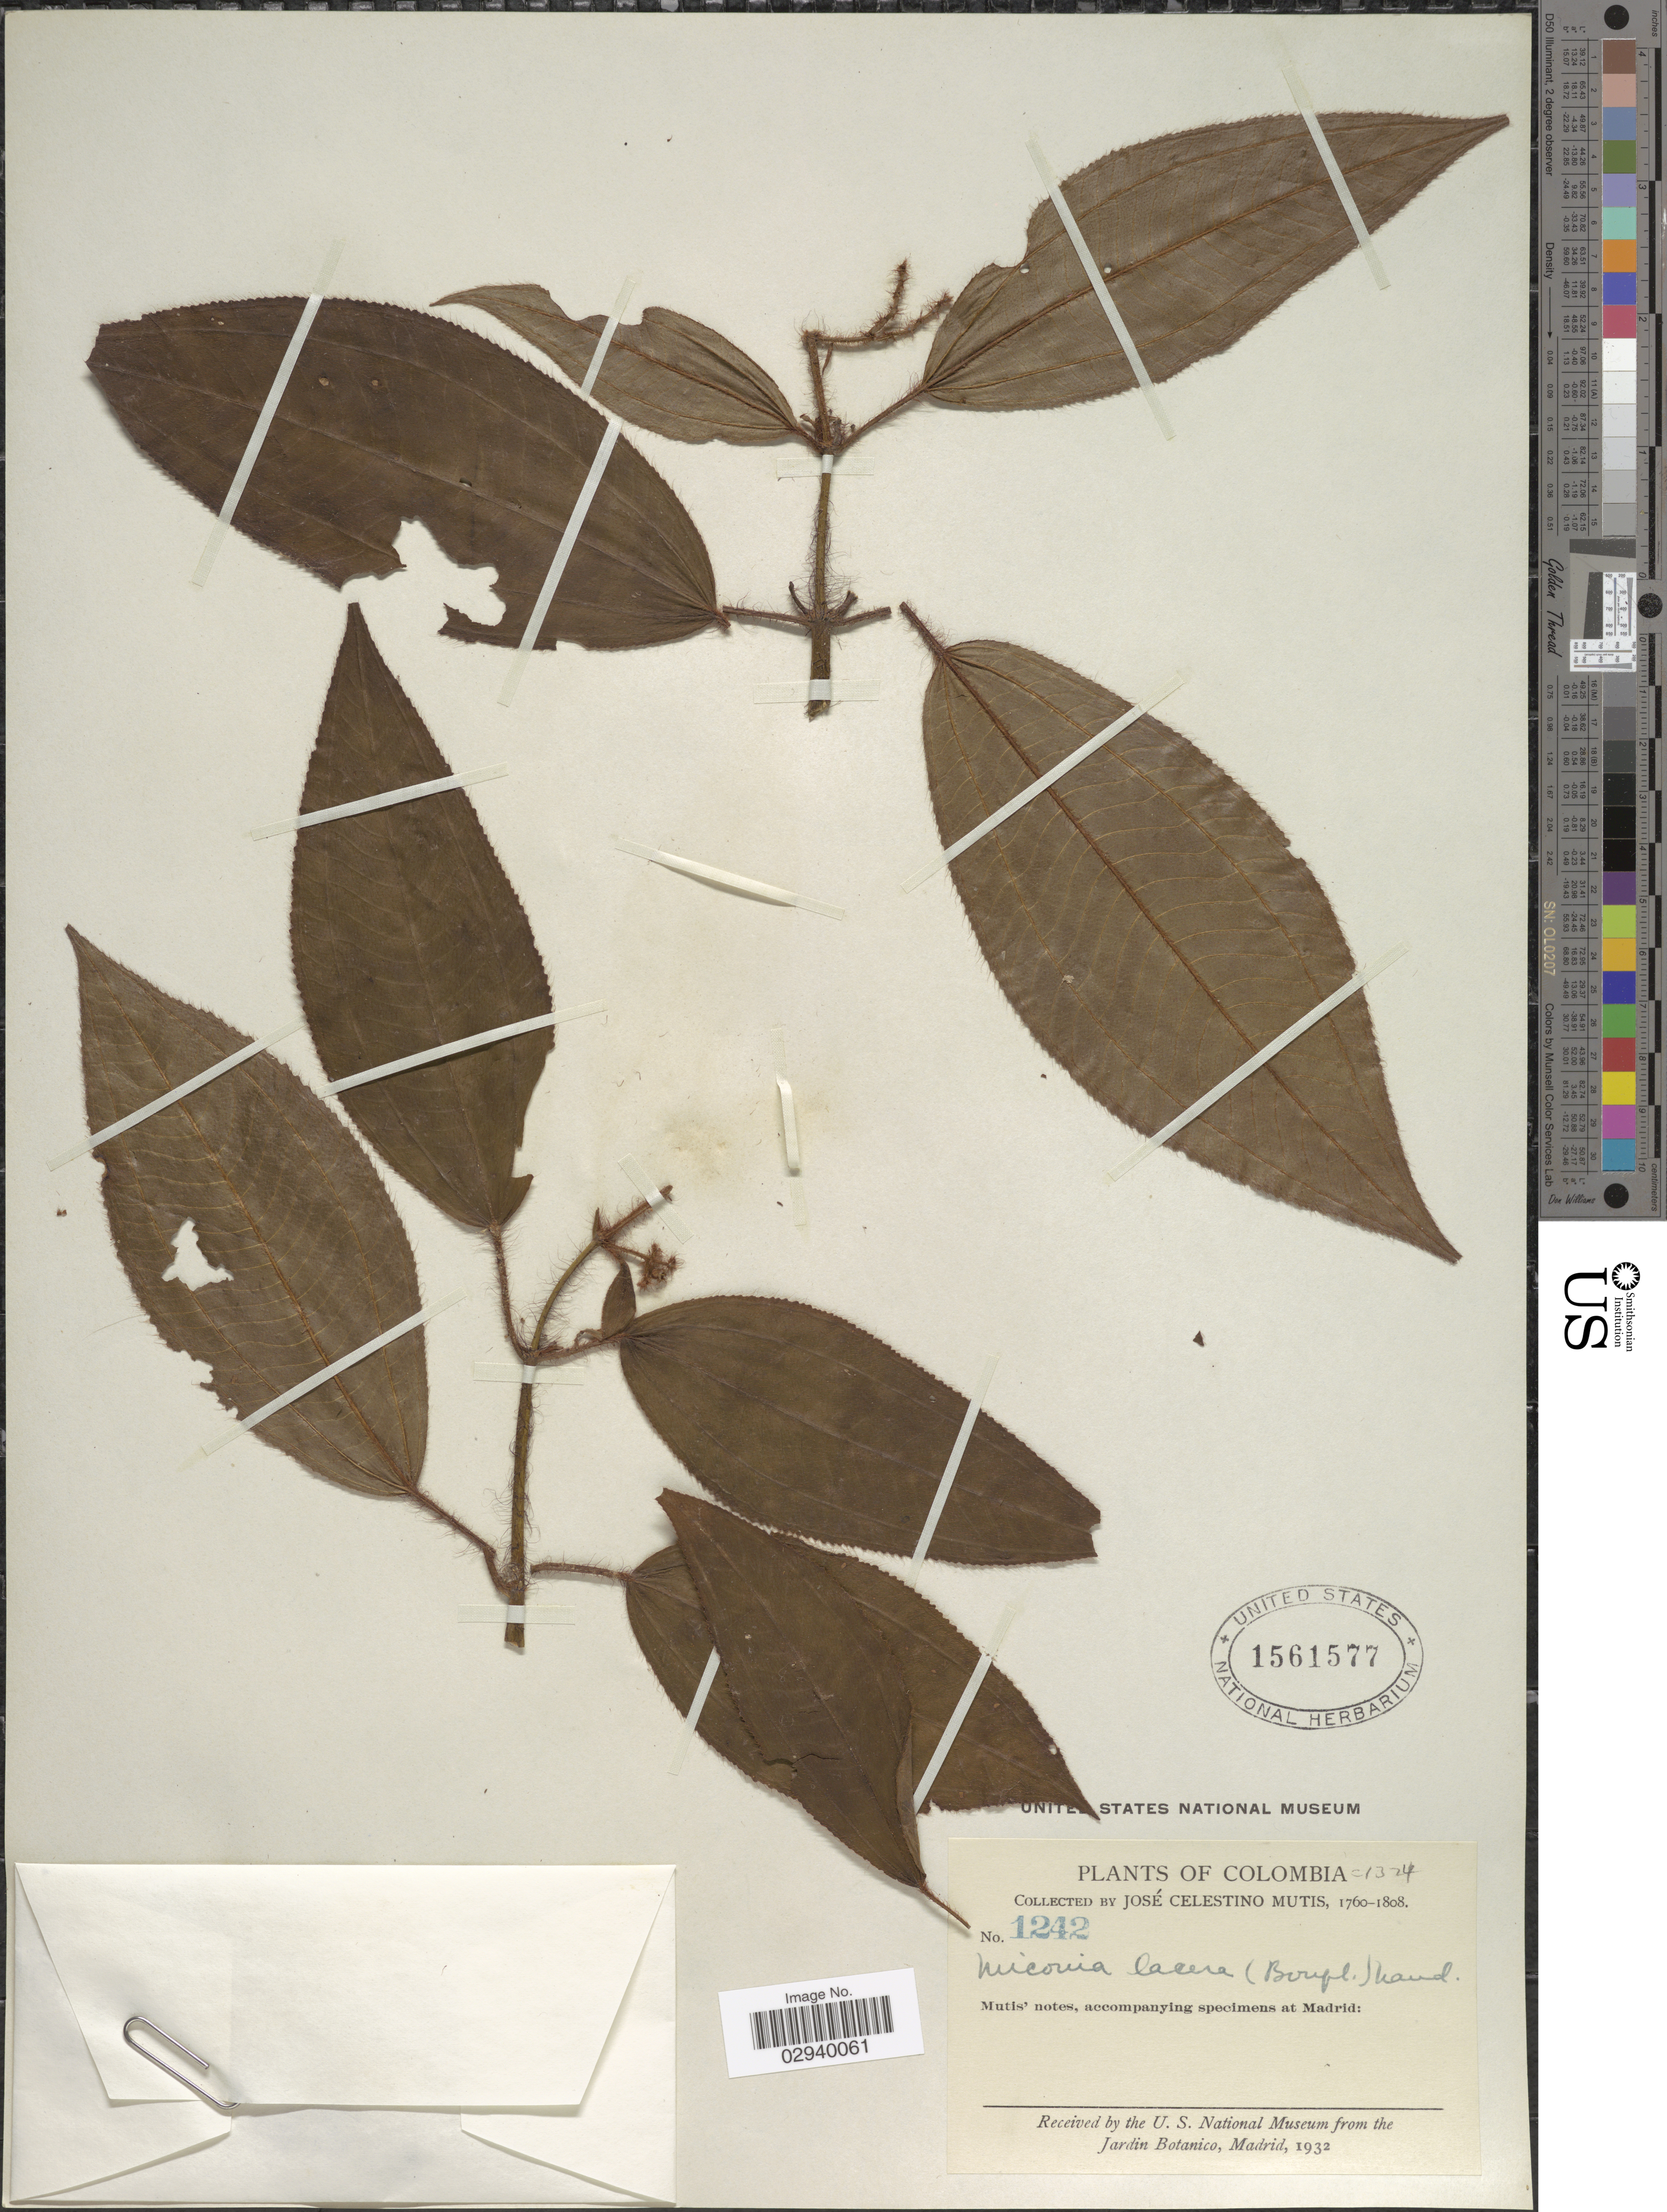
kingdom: Plantae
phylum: Tracheophyta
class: Magnoliopsida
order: Myrtales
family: Melastomataceae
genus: Miconia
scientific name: Miconia lacera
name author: (Bonpl.) Naudin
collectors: J. C. B. Mutis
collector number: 1242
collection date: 1760/1808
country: Colombia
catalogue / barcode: US 1561577